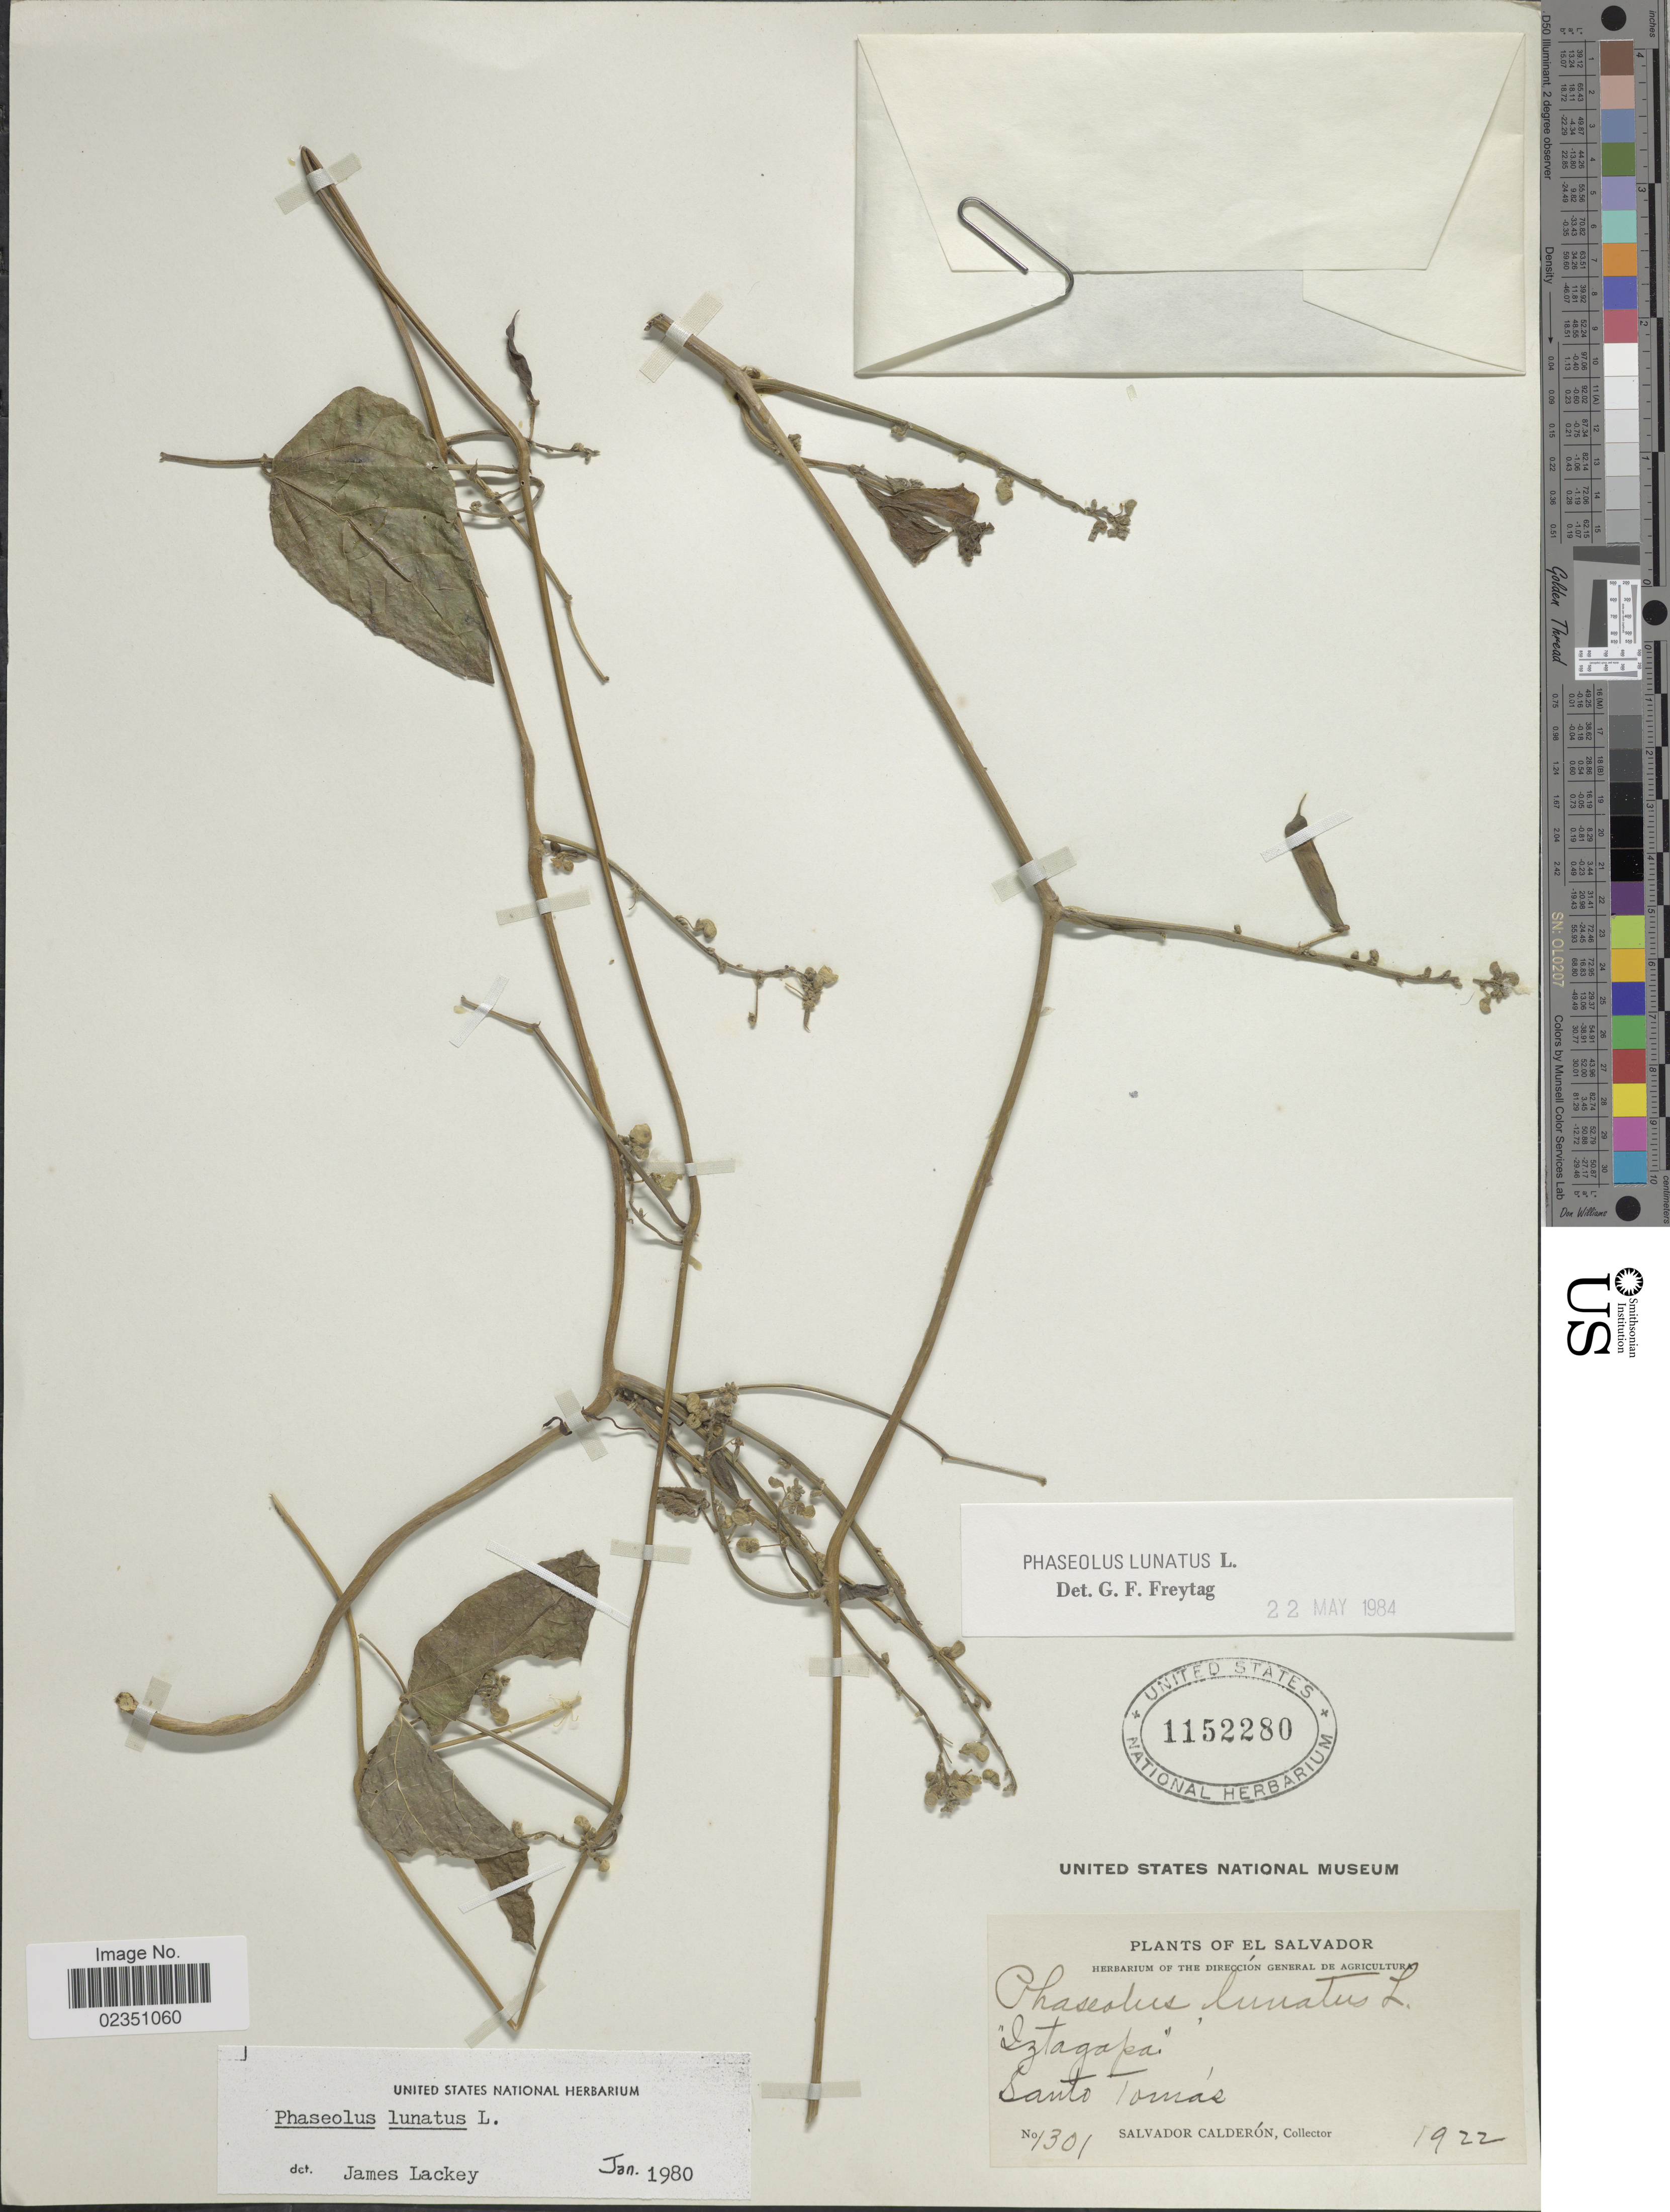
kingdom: Plantae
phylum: Tracheophyta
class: Magnoliopsida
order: Fabales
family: Fabaceae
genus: Phaseolus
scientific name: Phaseolus lunatus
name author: L.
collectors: S. Calderón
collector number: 1301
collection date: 1922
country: El Salvador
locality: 'Iztagapa', Santo Tomás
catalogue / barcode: US 1152280